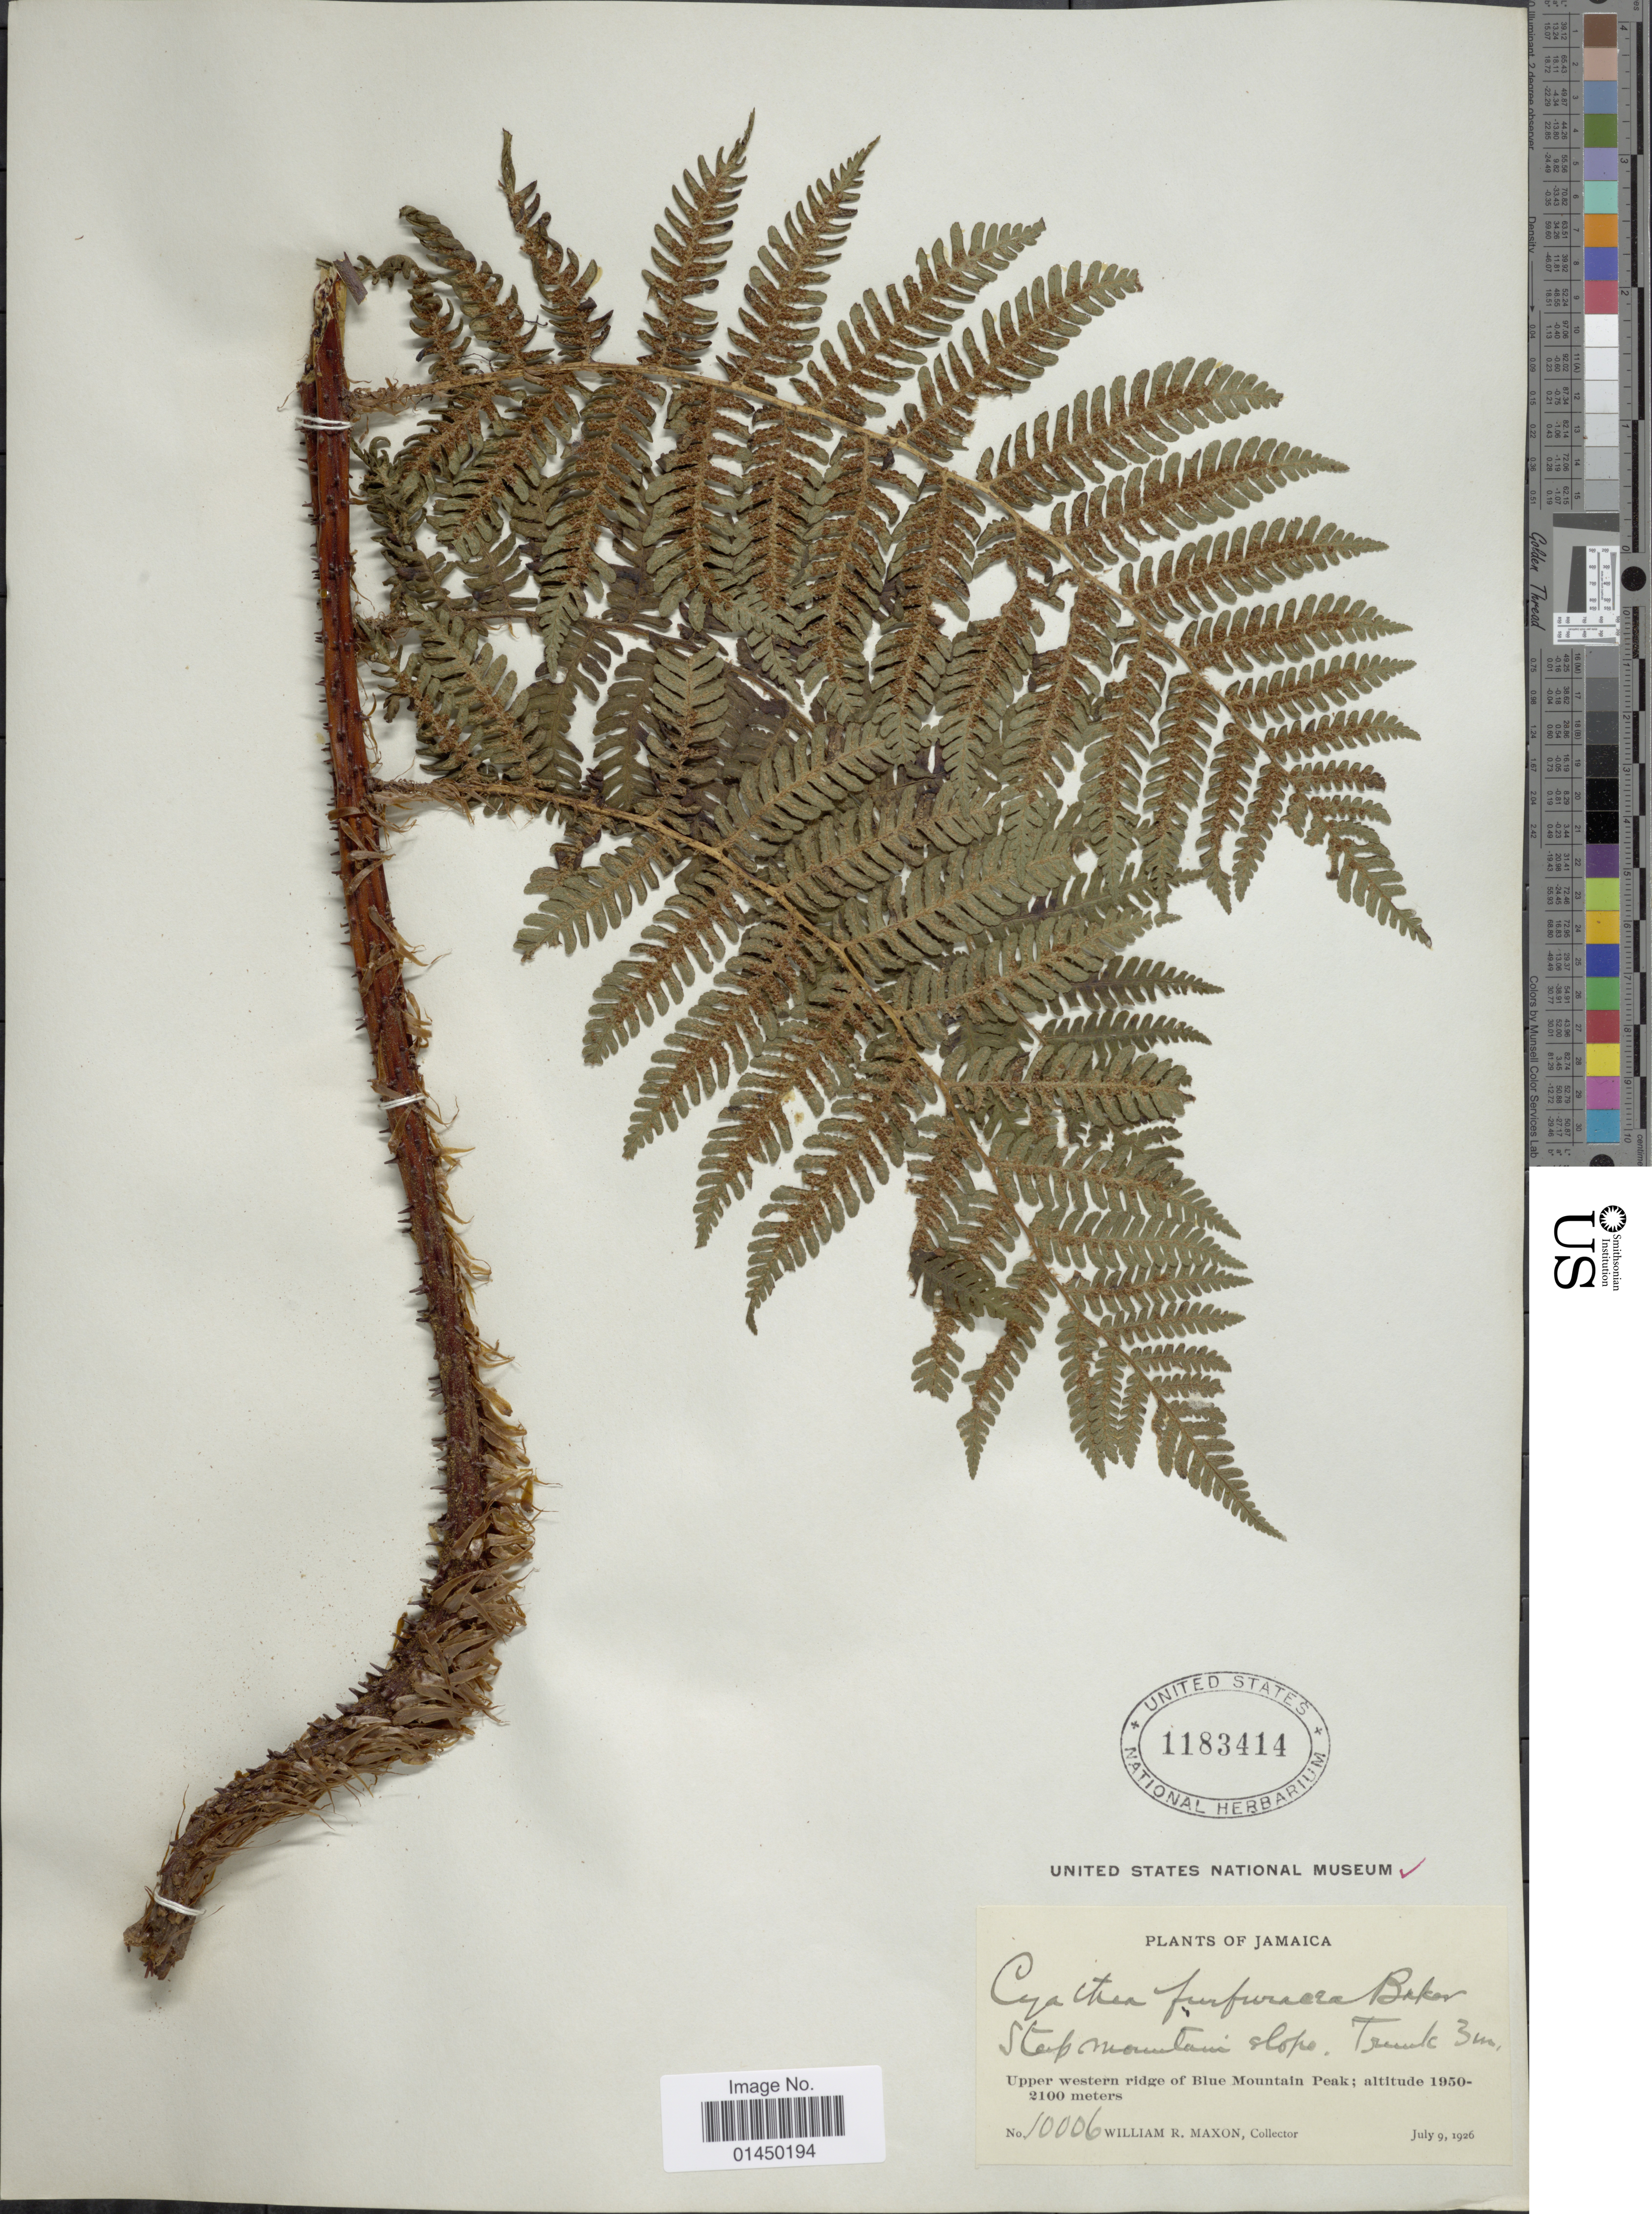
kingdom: Plantae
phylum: Tracheophyta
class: Polypodiopsida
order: Cyatheales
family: Cyatheaceae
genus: Cyathea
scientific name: Cyathea furfuracea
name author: Christ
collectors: W. R. Maxon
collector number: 10006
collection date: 1926-07-09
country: Jamaica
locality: Upper western ridge of Blue Mountain Peak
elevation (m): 1950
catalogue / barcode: US 1183414